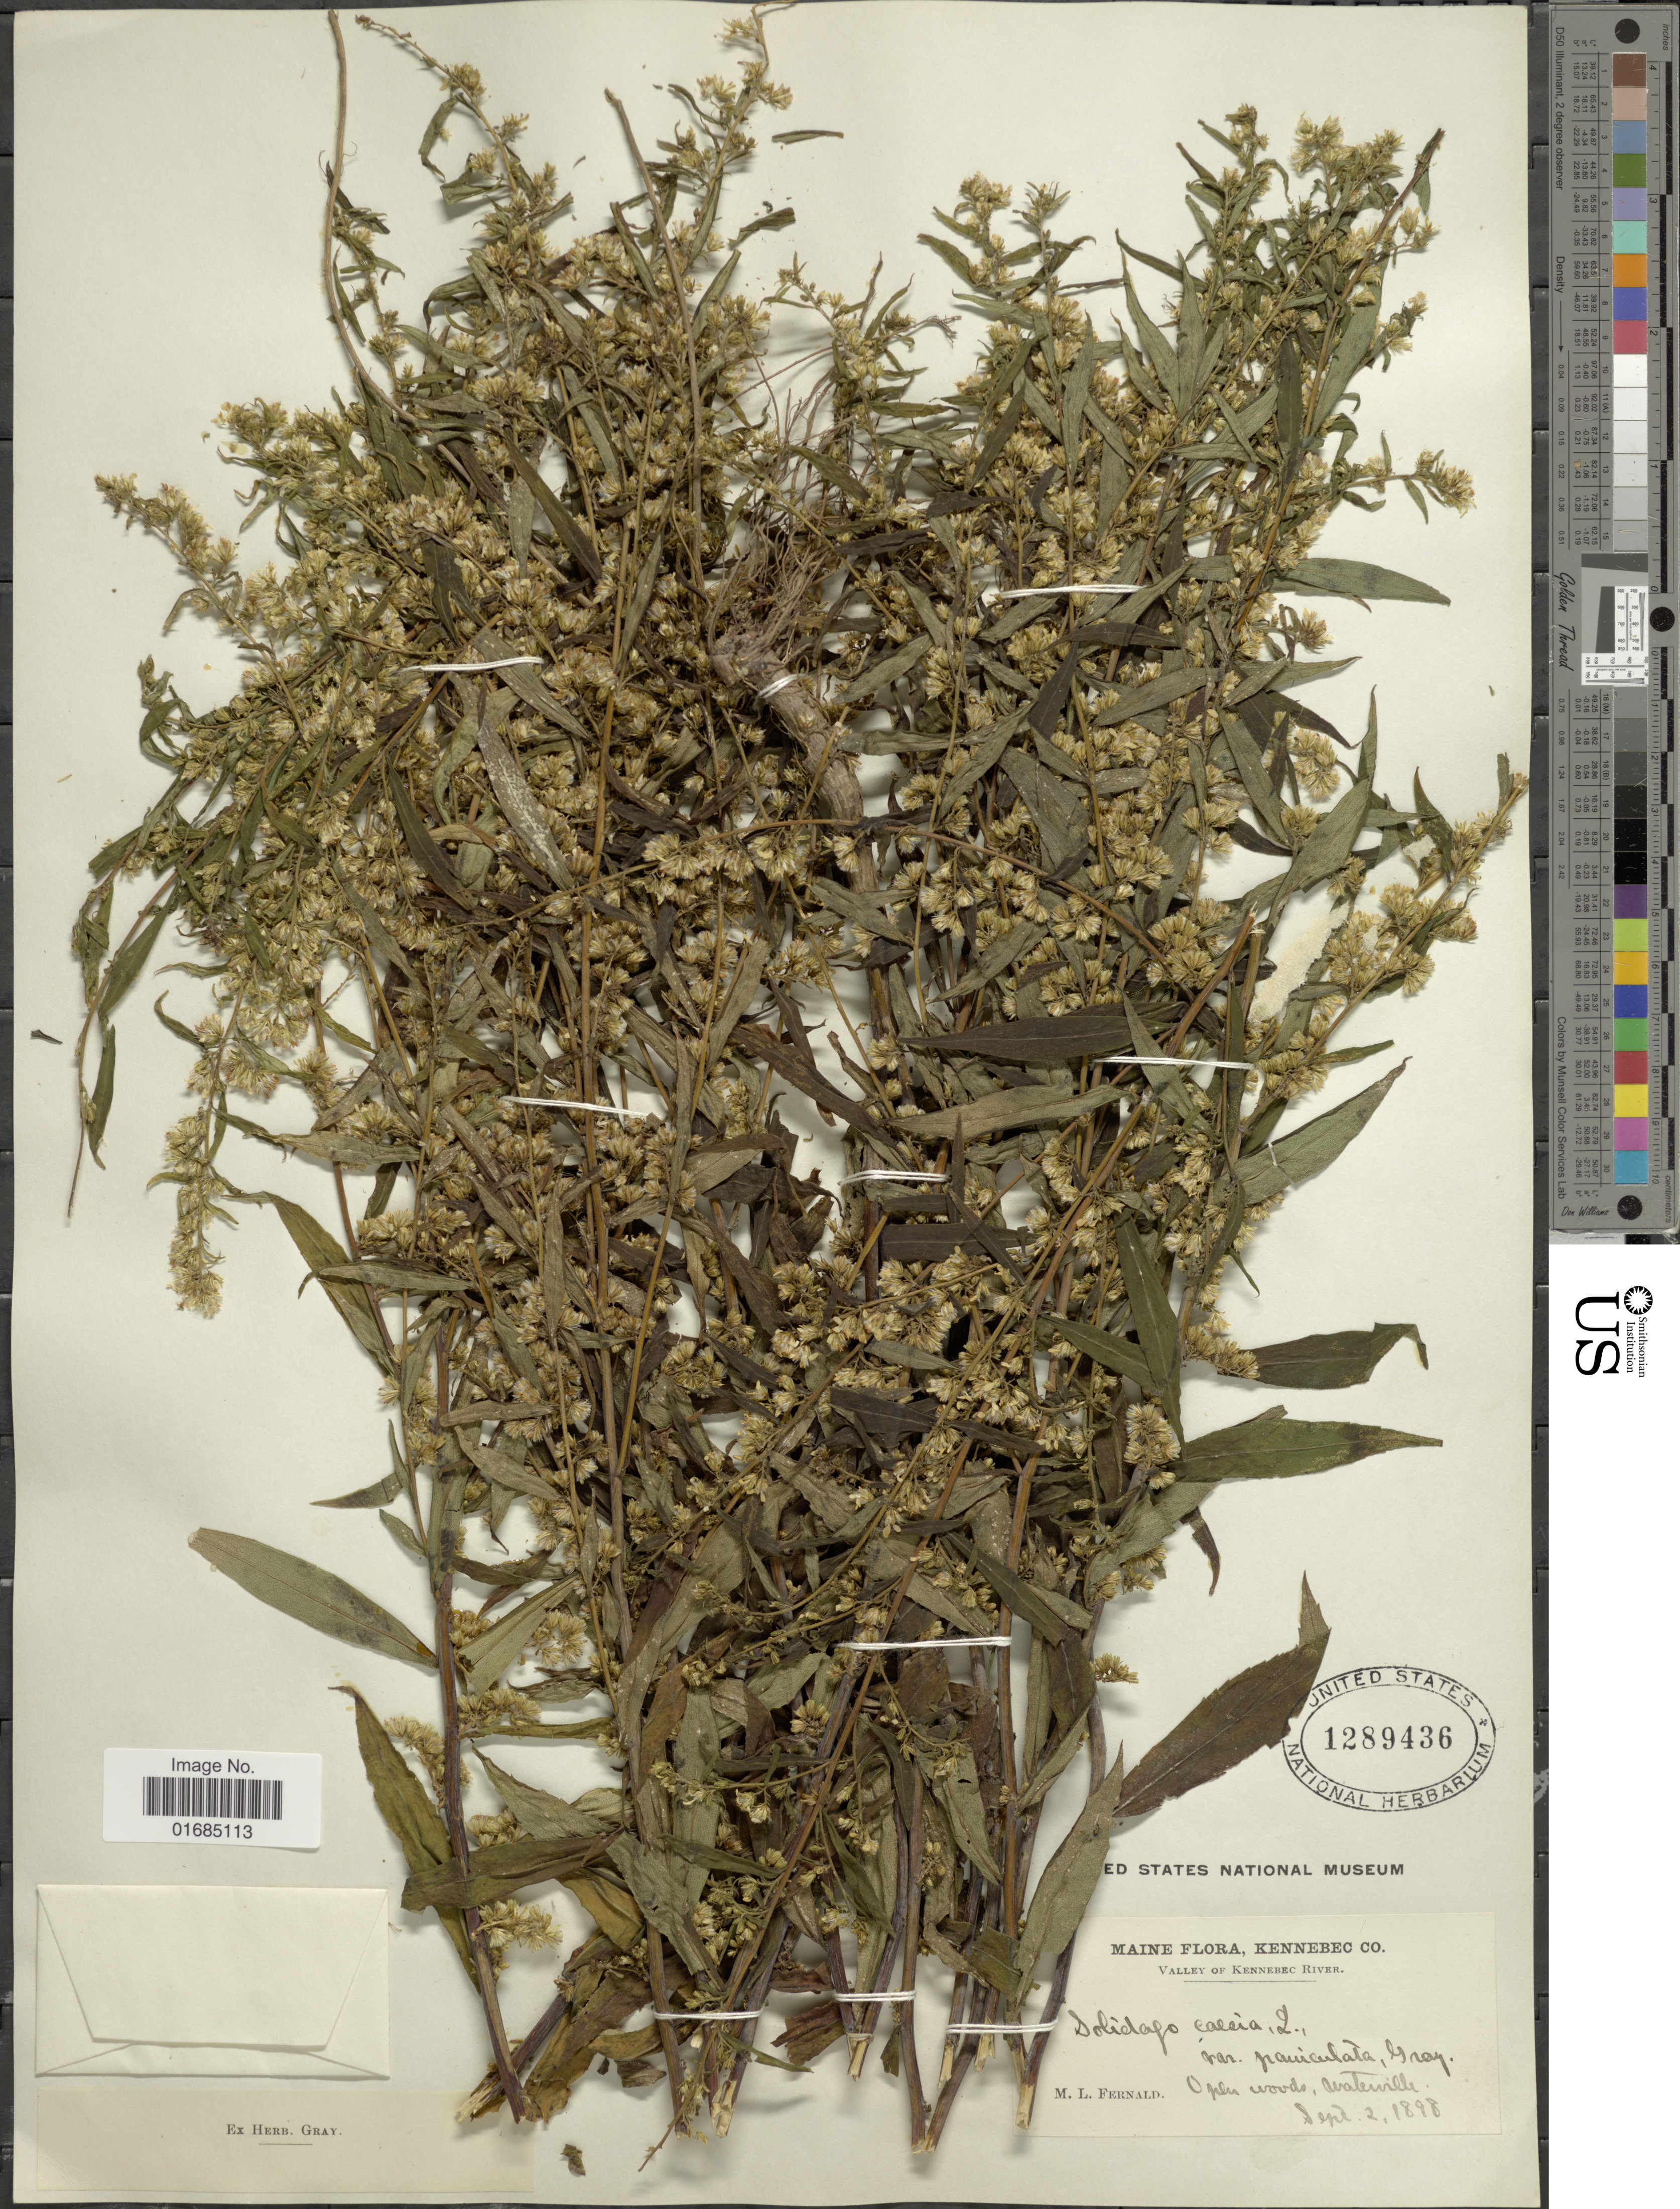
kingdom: Plantae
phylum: Tracheophyta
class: Magnoliopsida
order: Asterales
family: Asteraceae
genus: Solidago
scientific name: Solidago caesia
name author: L.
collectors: M. L. Fernald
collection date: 1898-09-02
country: United States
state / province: Maine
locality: Maine, Kennebec Co. Valley of Kennebec River. Open woods, Waterville.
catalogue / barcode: US 1289436